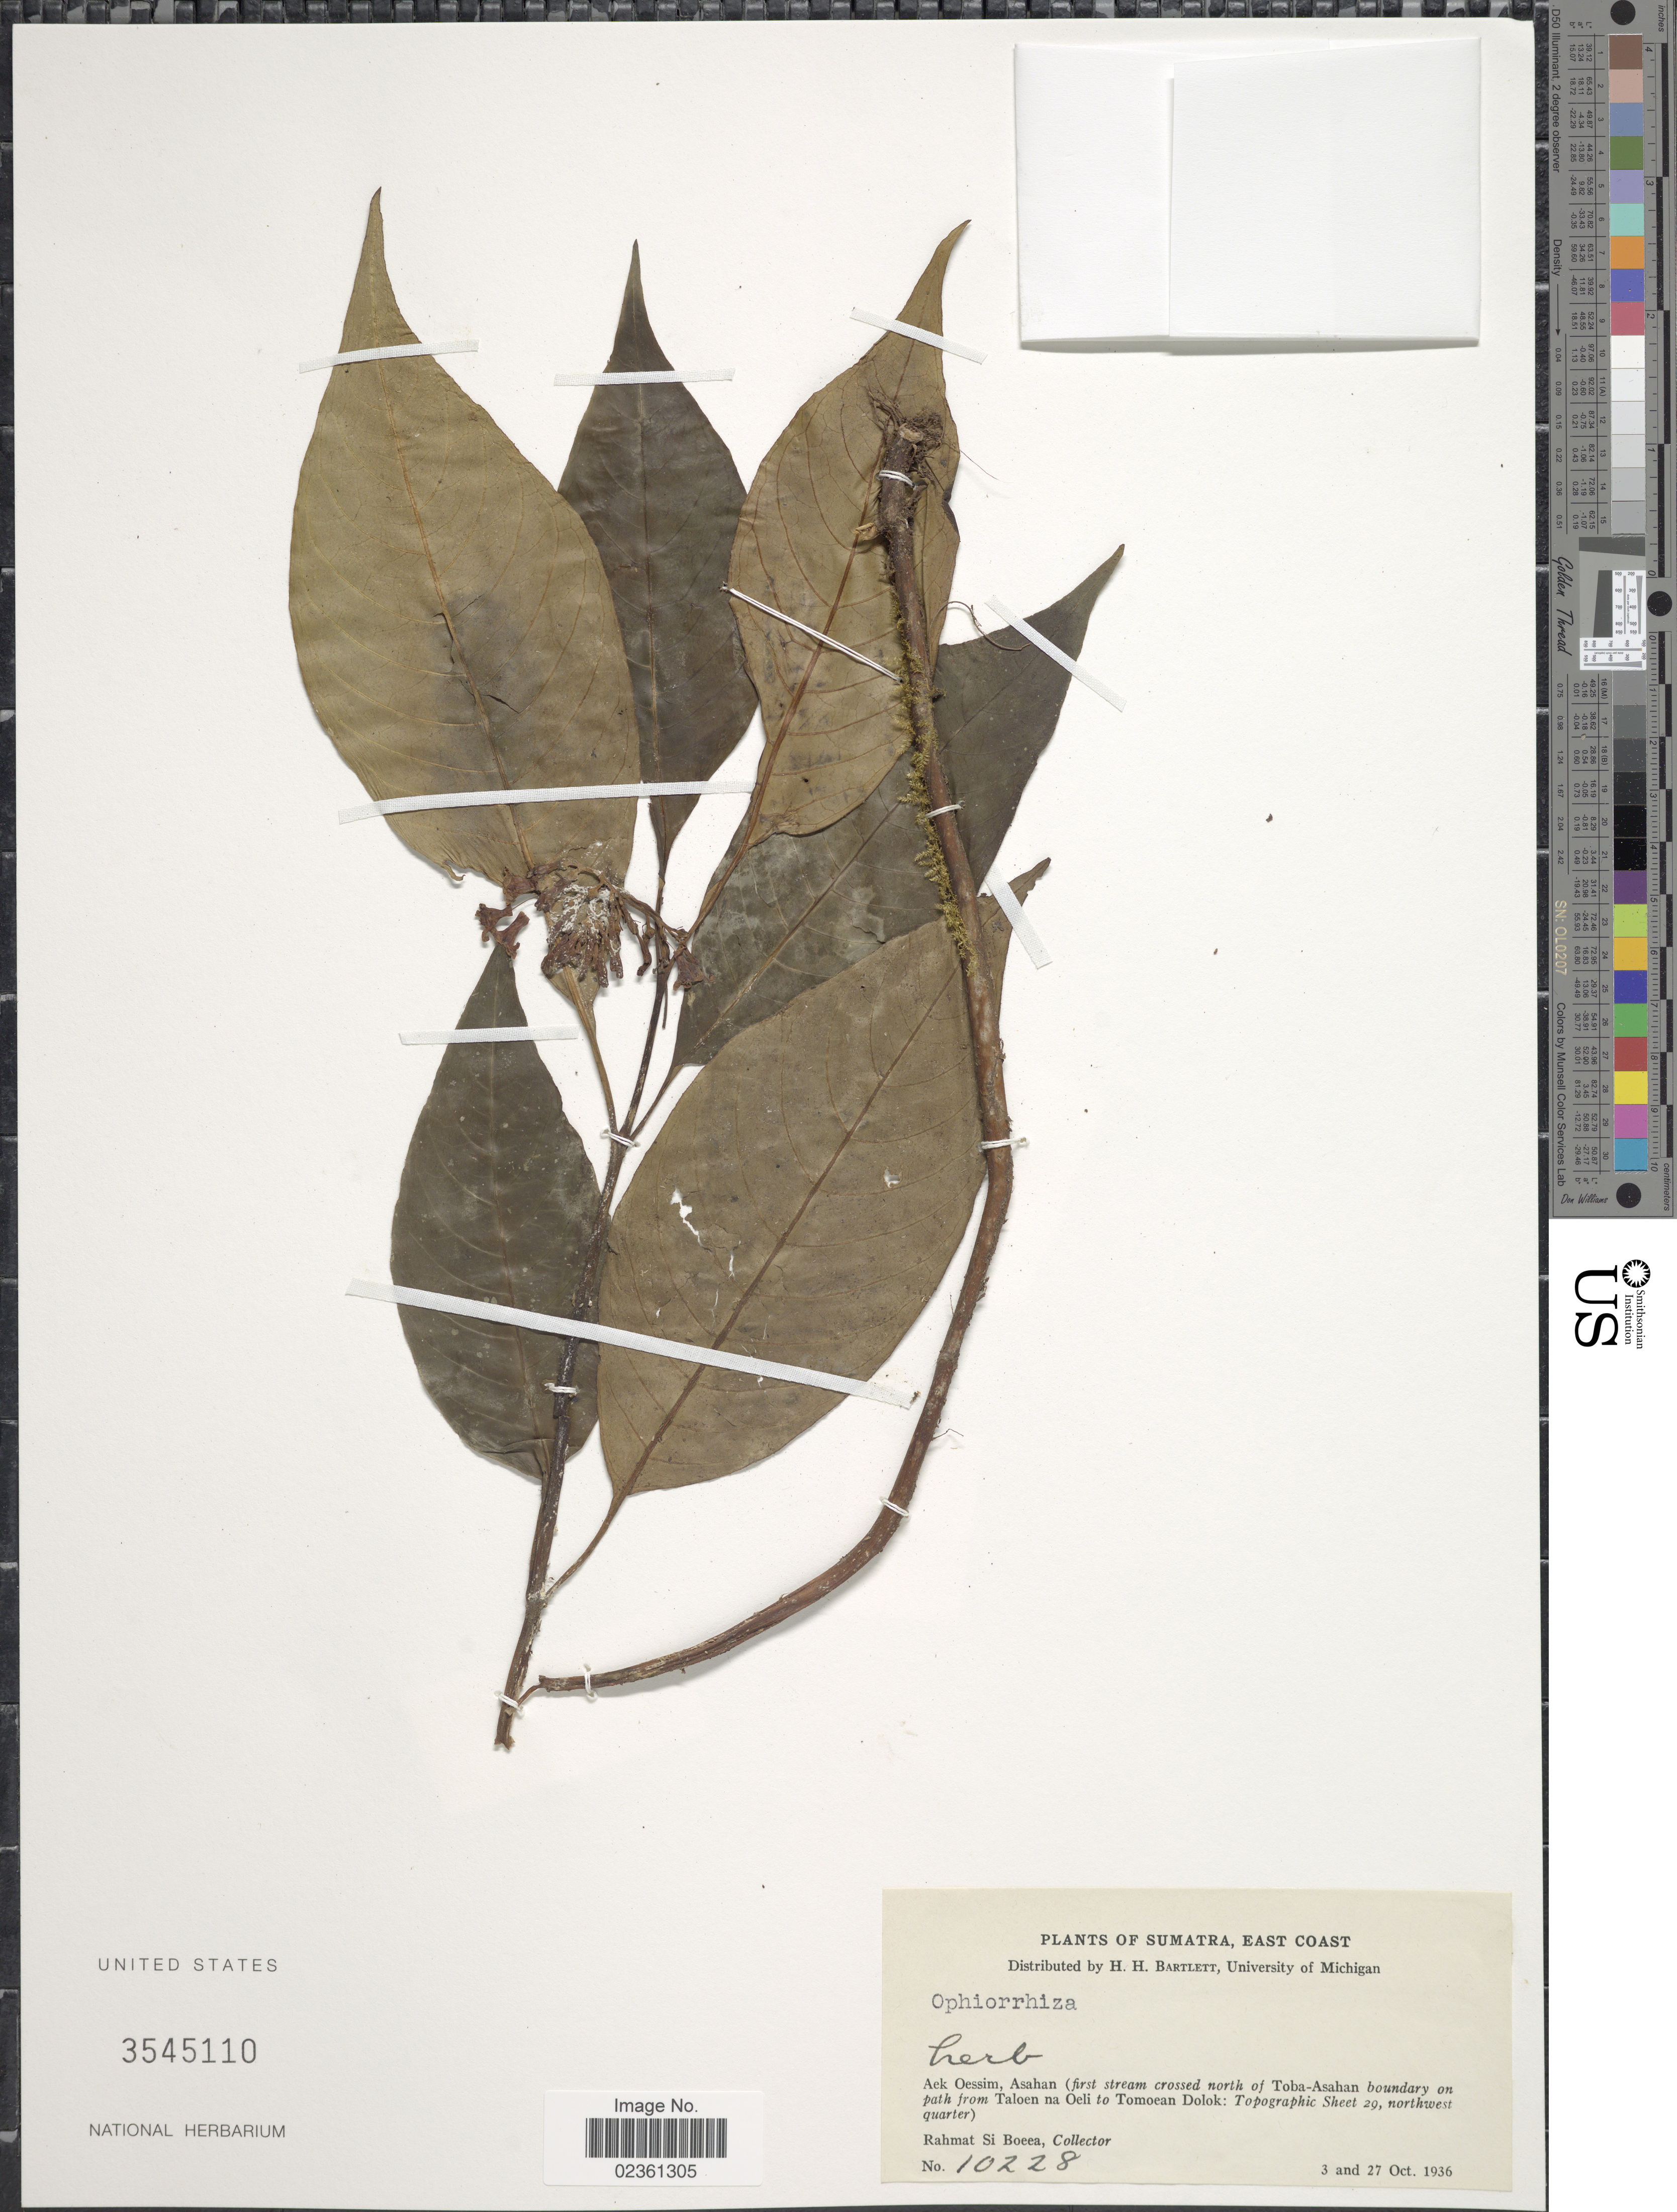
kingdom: Plantae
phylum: Tracheophyta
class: Magnoliopsida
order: Gentianales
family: Rubiaceae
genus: Ophiorrhiza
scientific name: Ophiorrhiza sp.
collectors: Rahmat Si Boeea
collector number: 10228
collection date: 1936-10-03/1936-10-27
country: Indonesia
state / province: Sumatra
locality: East Coast, Aek Oessim, Asahan (first stream crossed north of Toba-Asahan boundary on path from Taloen na Oeli to Tomoean Dolok: Topographic Sheet 29: northwest quarter).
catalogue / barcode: US 3545110